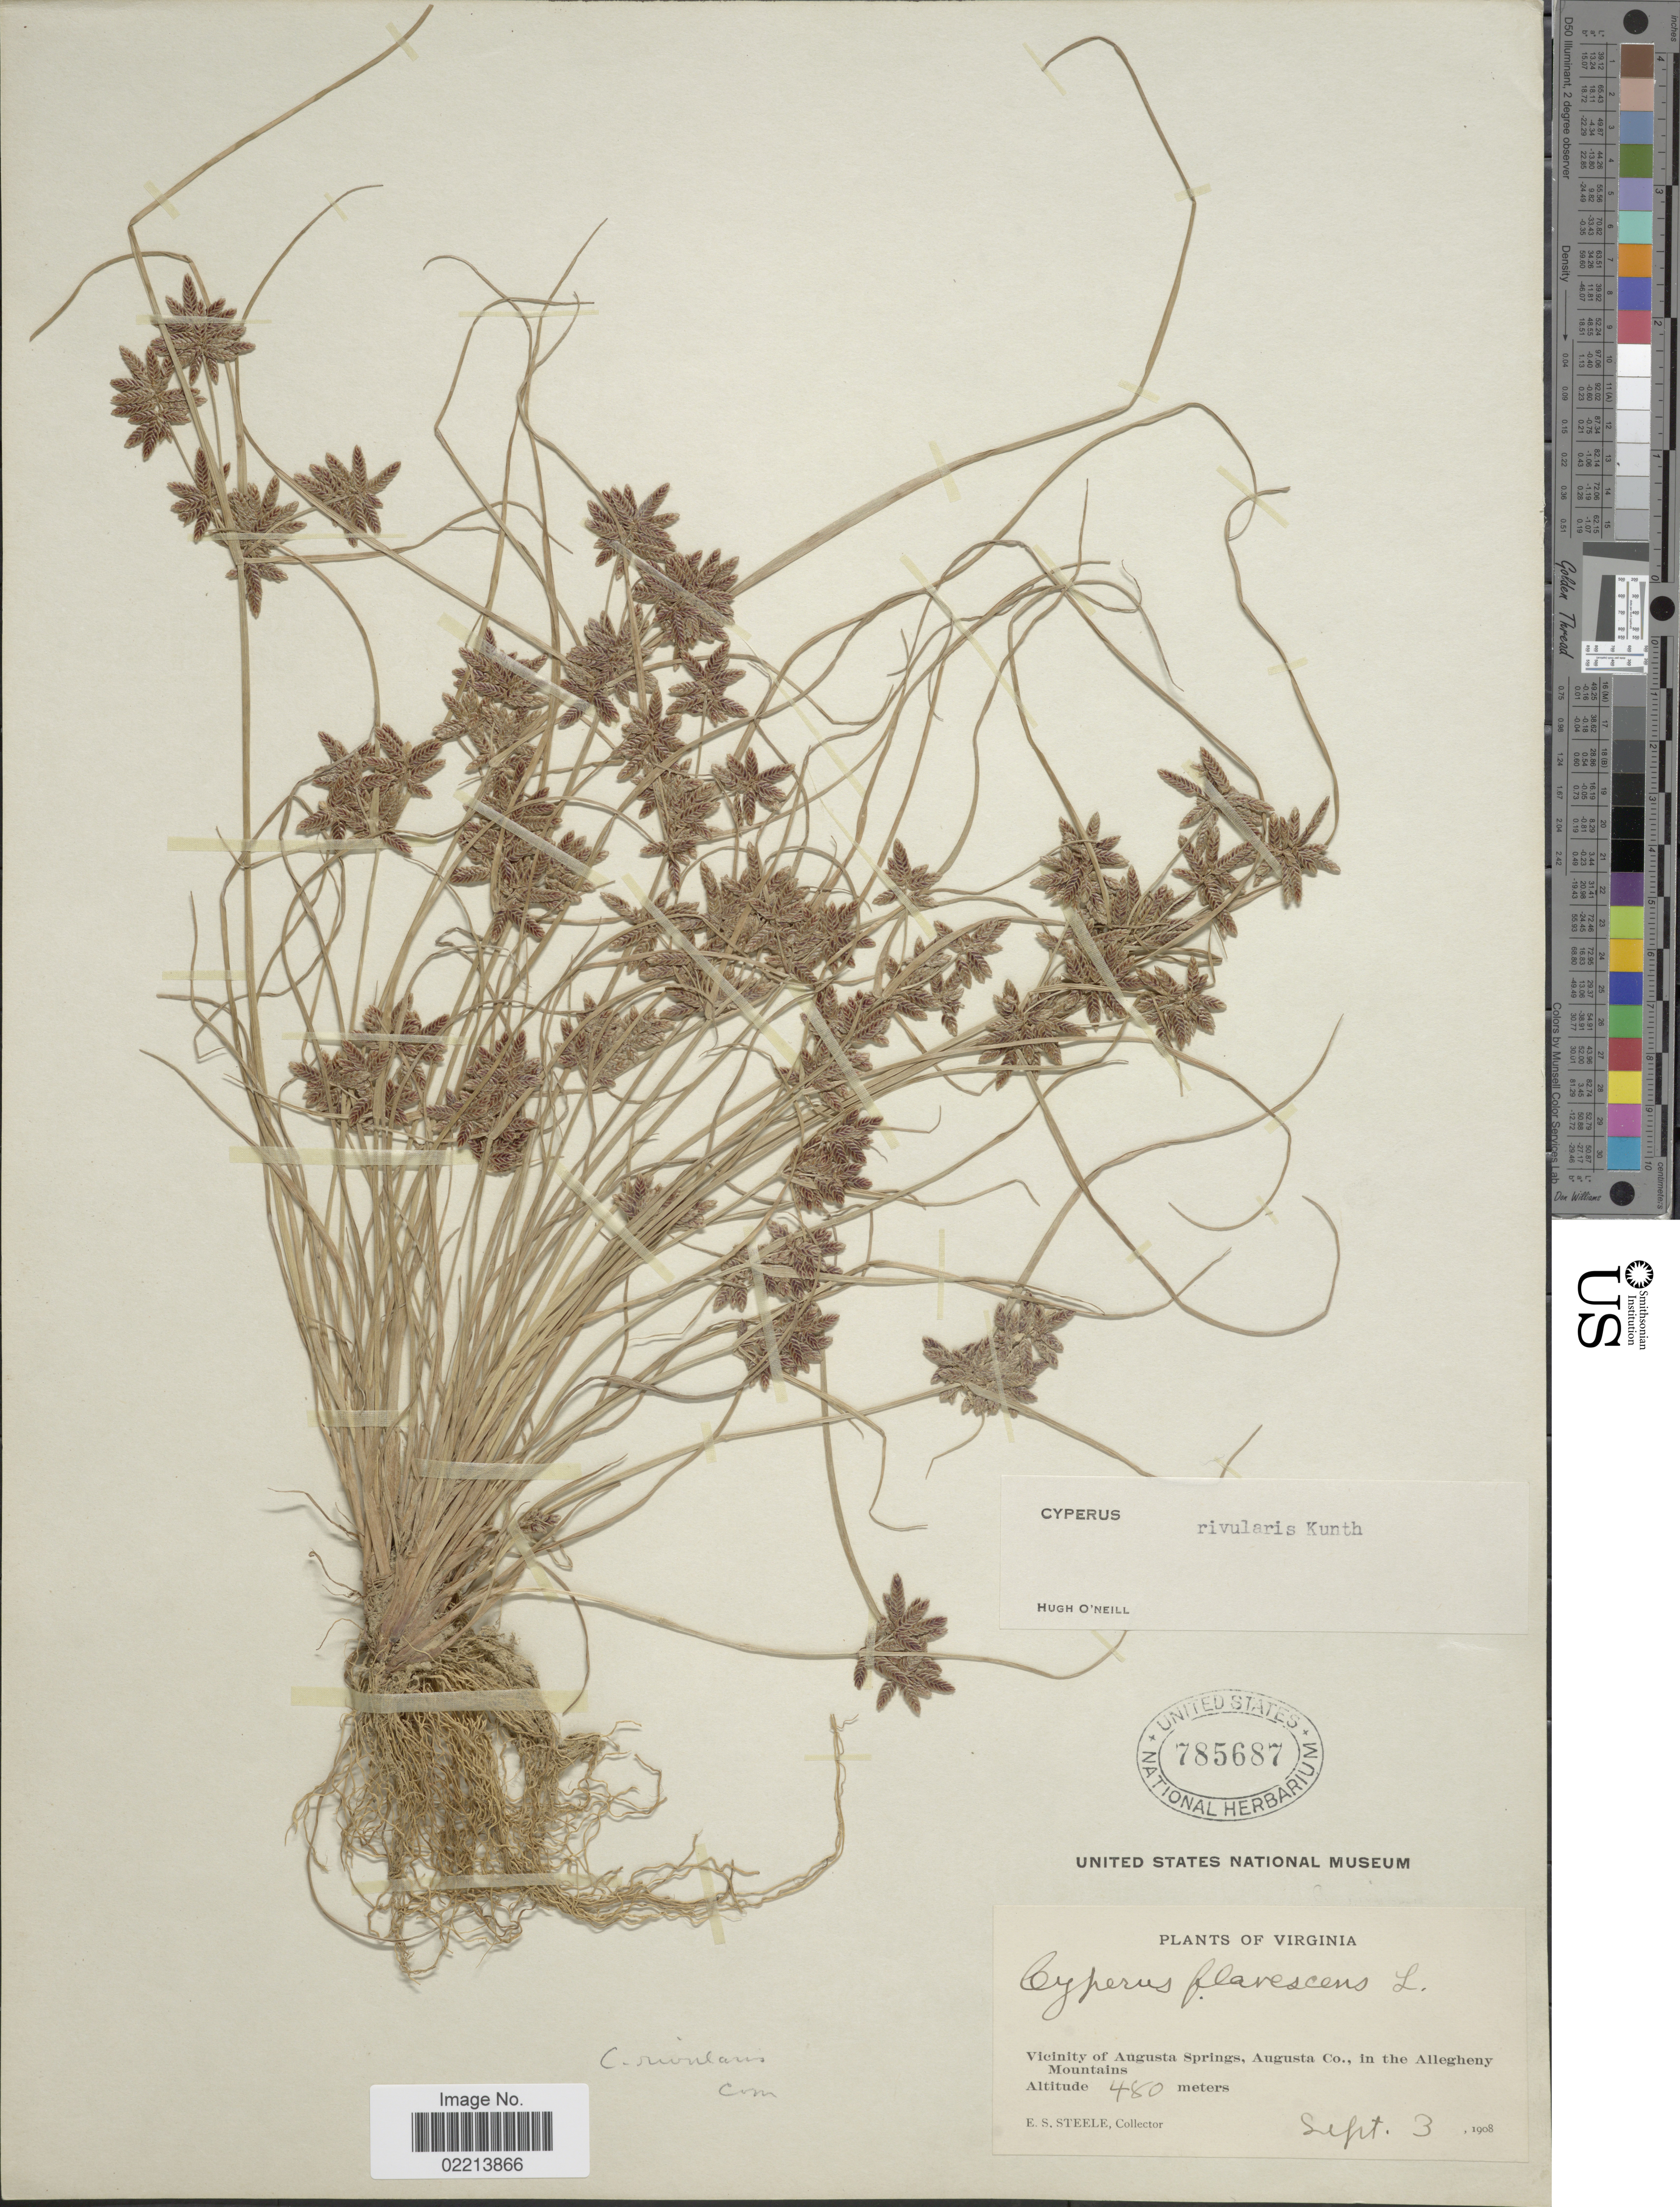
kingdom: Plantae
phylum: Tracheophyta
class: Liliopsida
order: Poales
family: Cyperaceae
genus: Cyperus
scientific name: Cyperus bipartitus Torr.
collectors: E. Steele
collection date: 1908-09-03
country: United States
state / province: Virginia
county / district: Augusta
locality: Vicinity of Augusta Springs, Augusta Co., in the Allegheny Mountains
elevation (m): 480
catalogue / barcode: US 785687